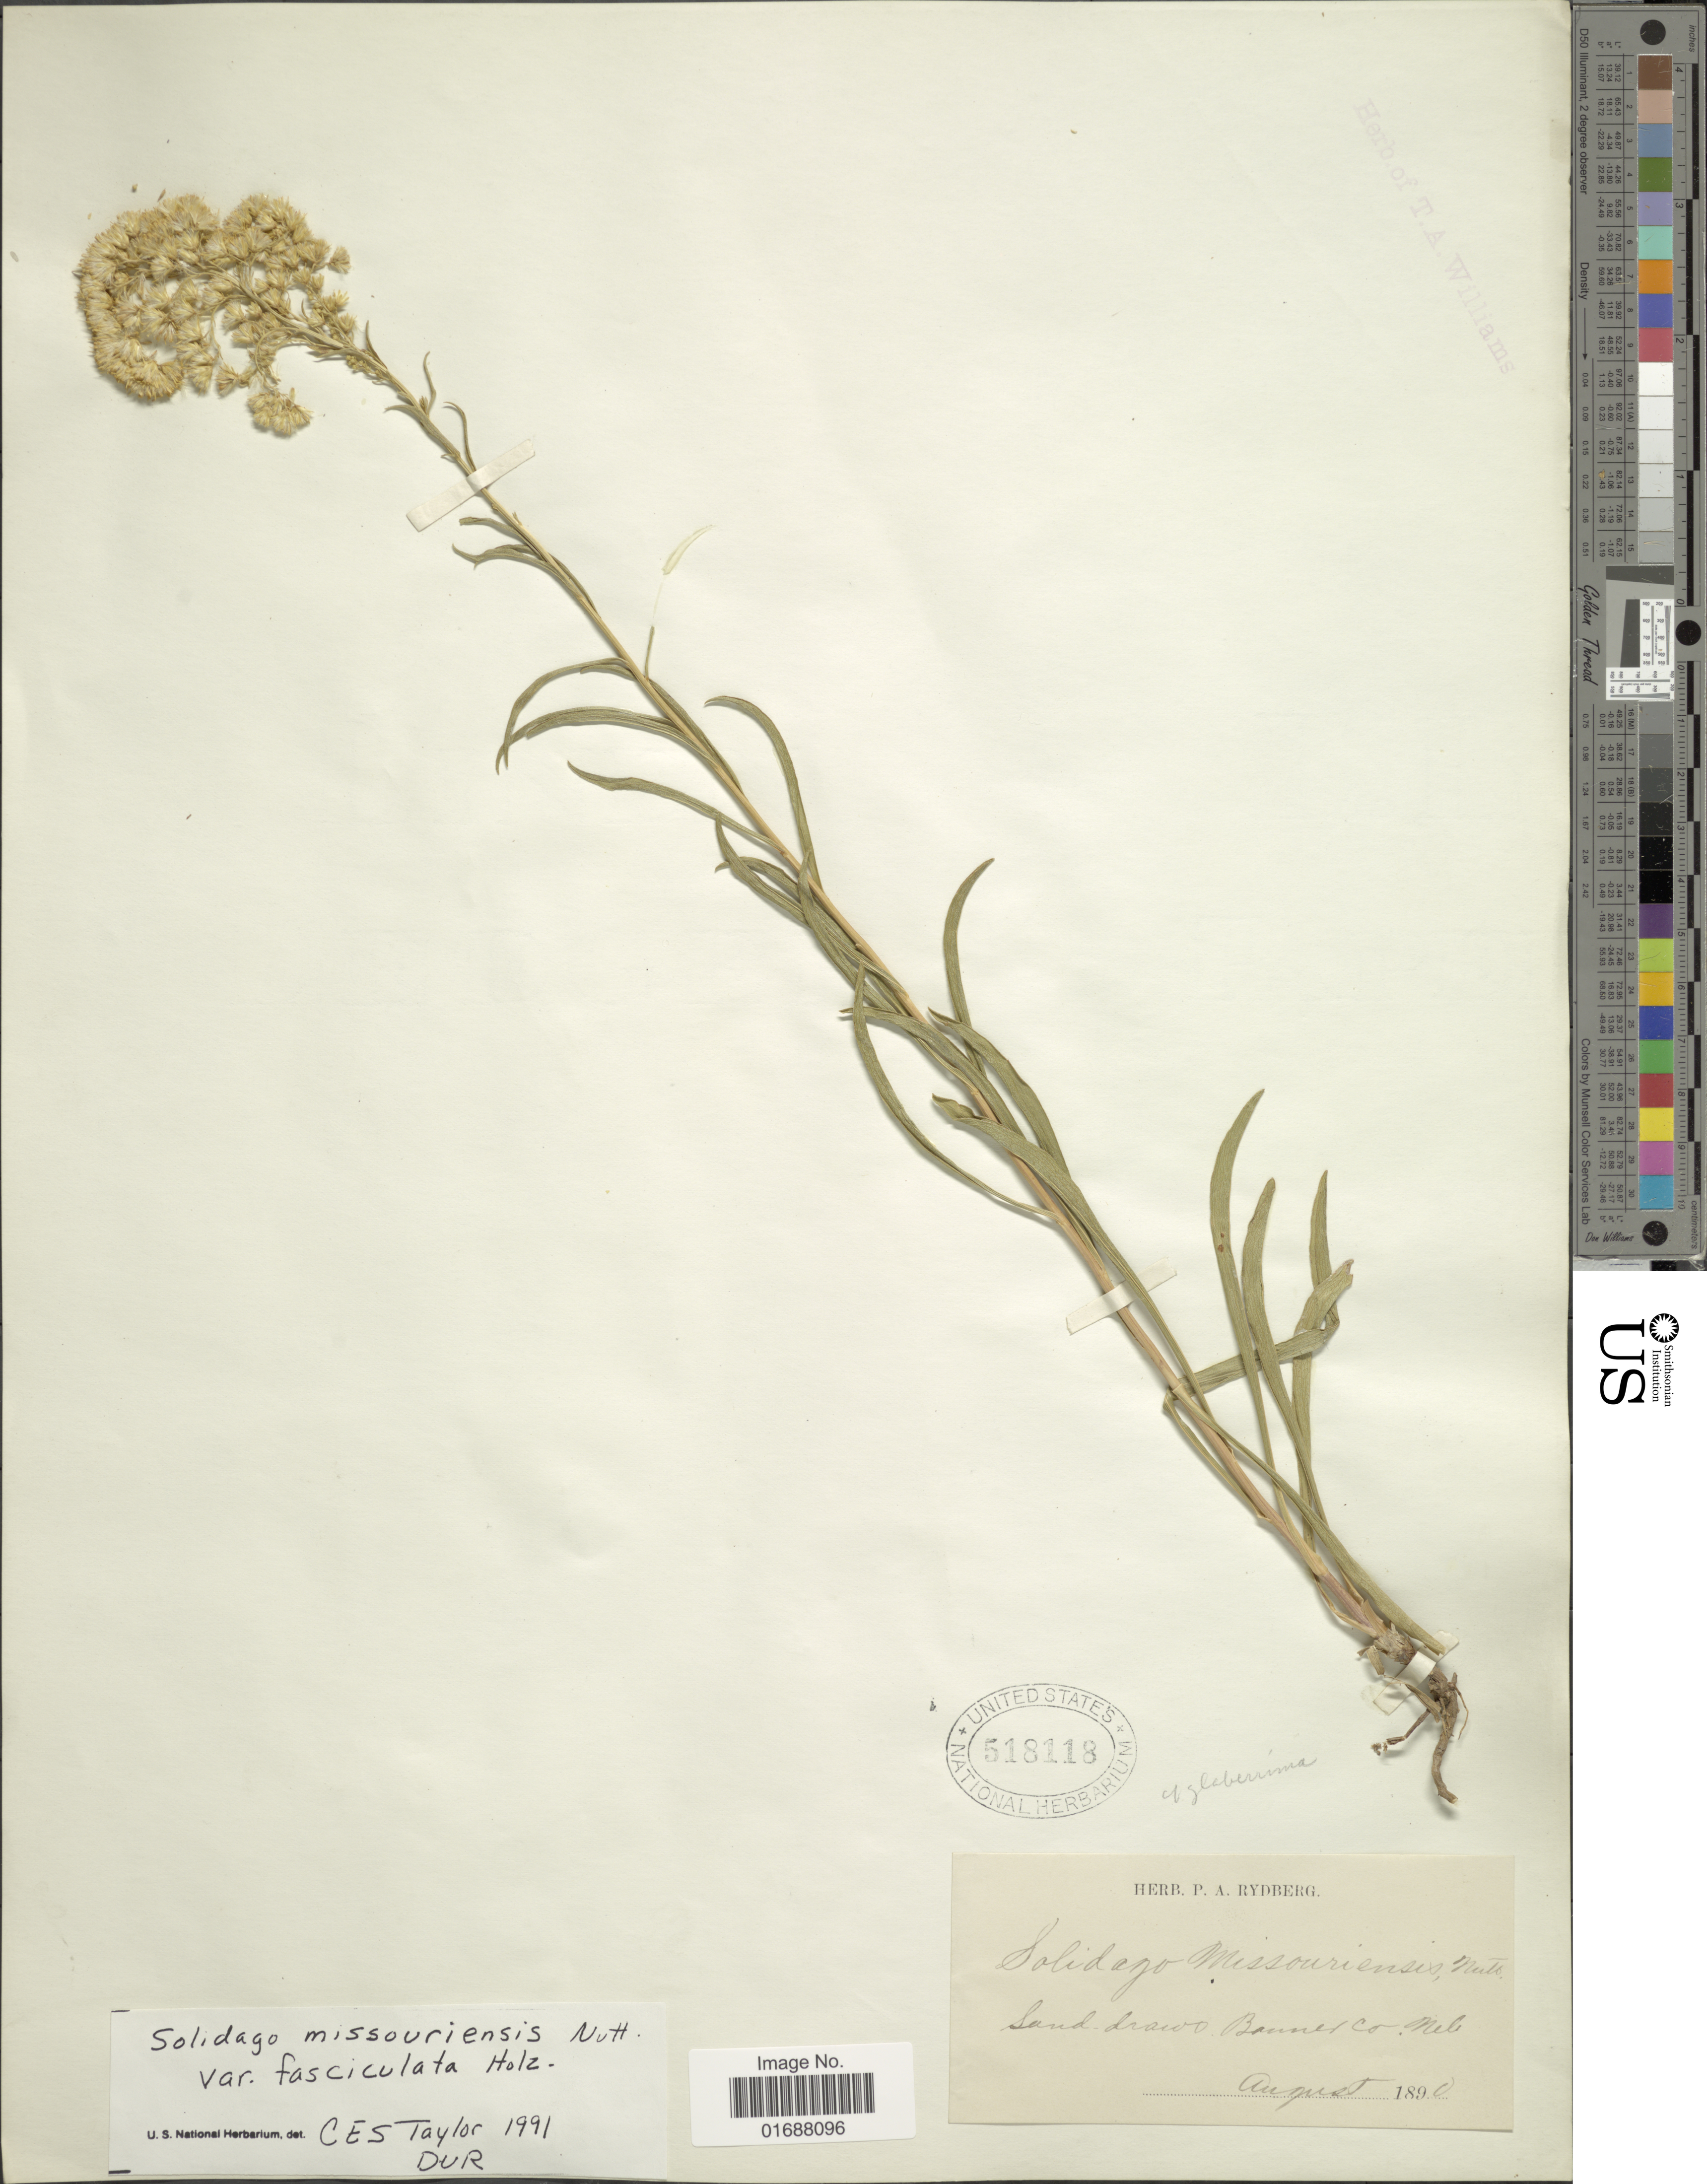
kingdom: Plantae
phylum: Tracheophyta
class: Magnoliopsida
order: Asterales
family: Asteraceae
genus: Solidago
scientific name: Solidago missouriensis var. fasciculata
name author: Holz.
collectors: ex herb. P. A. Rydberg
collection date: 1890-08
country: United States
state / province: Nebraska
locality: Sand draws Bauner Co.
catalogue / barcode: US 518118